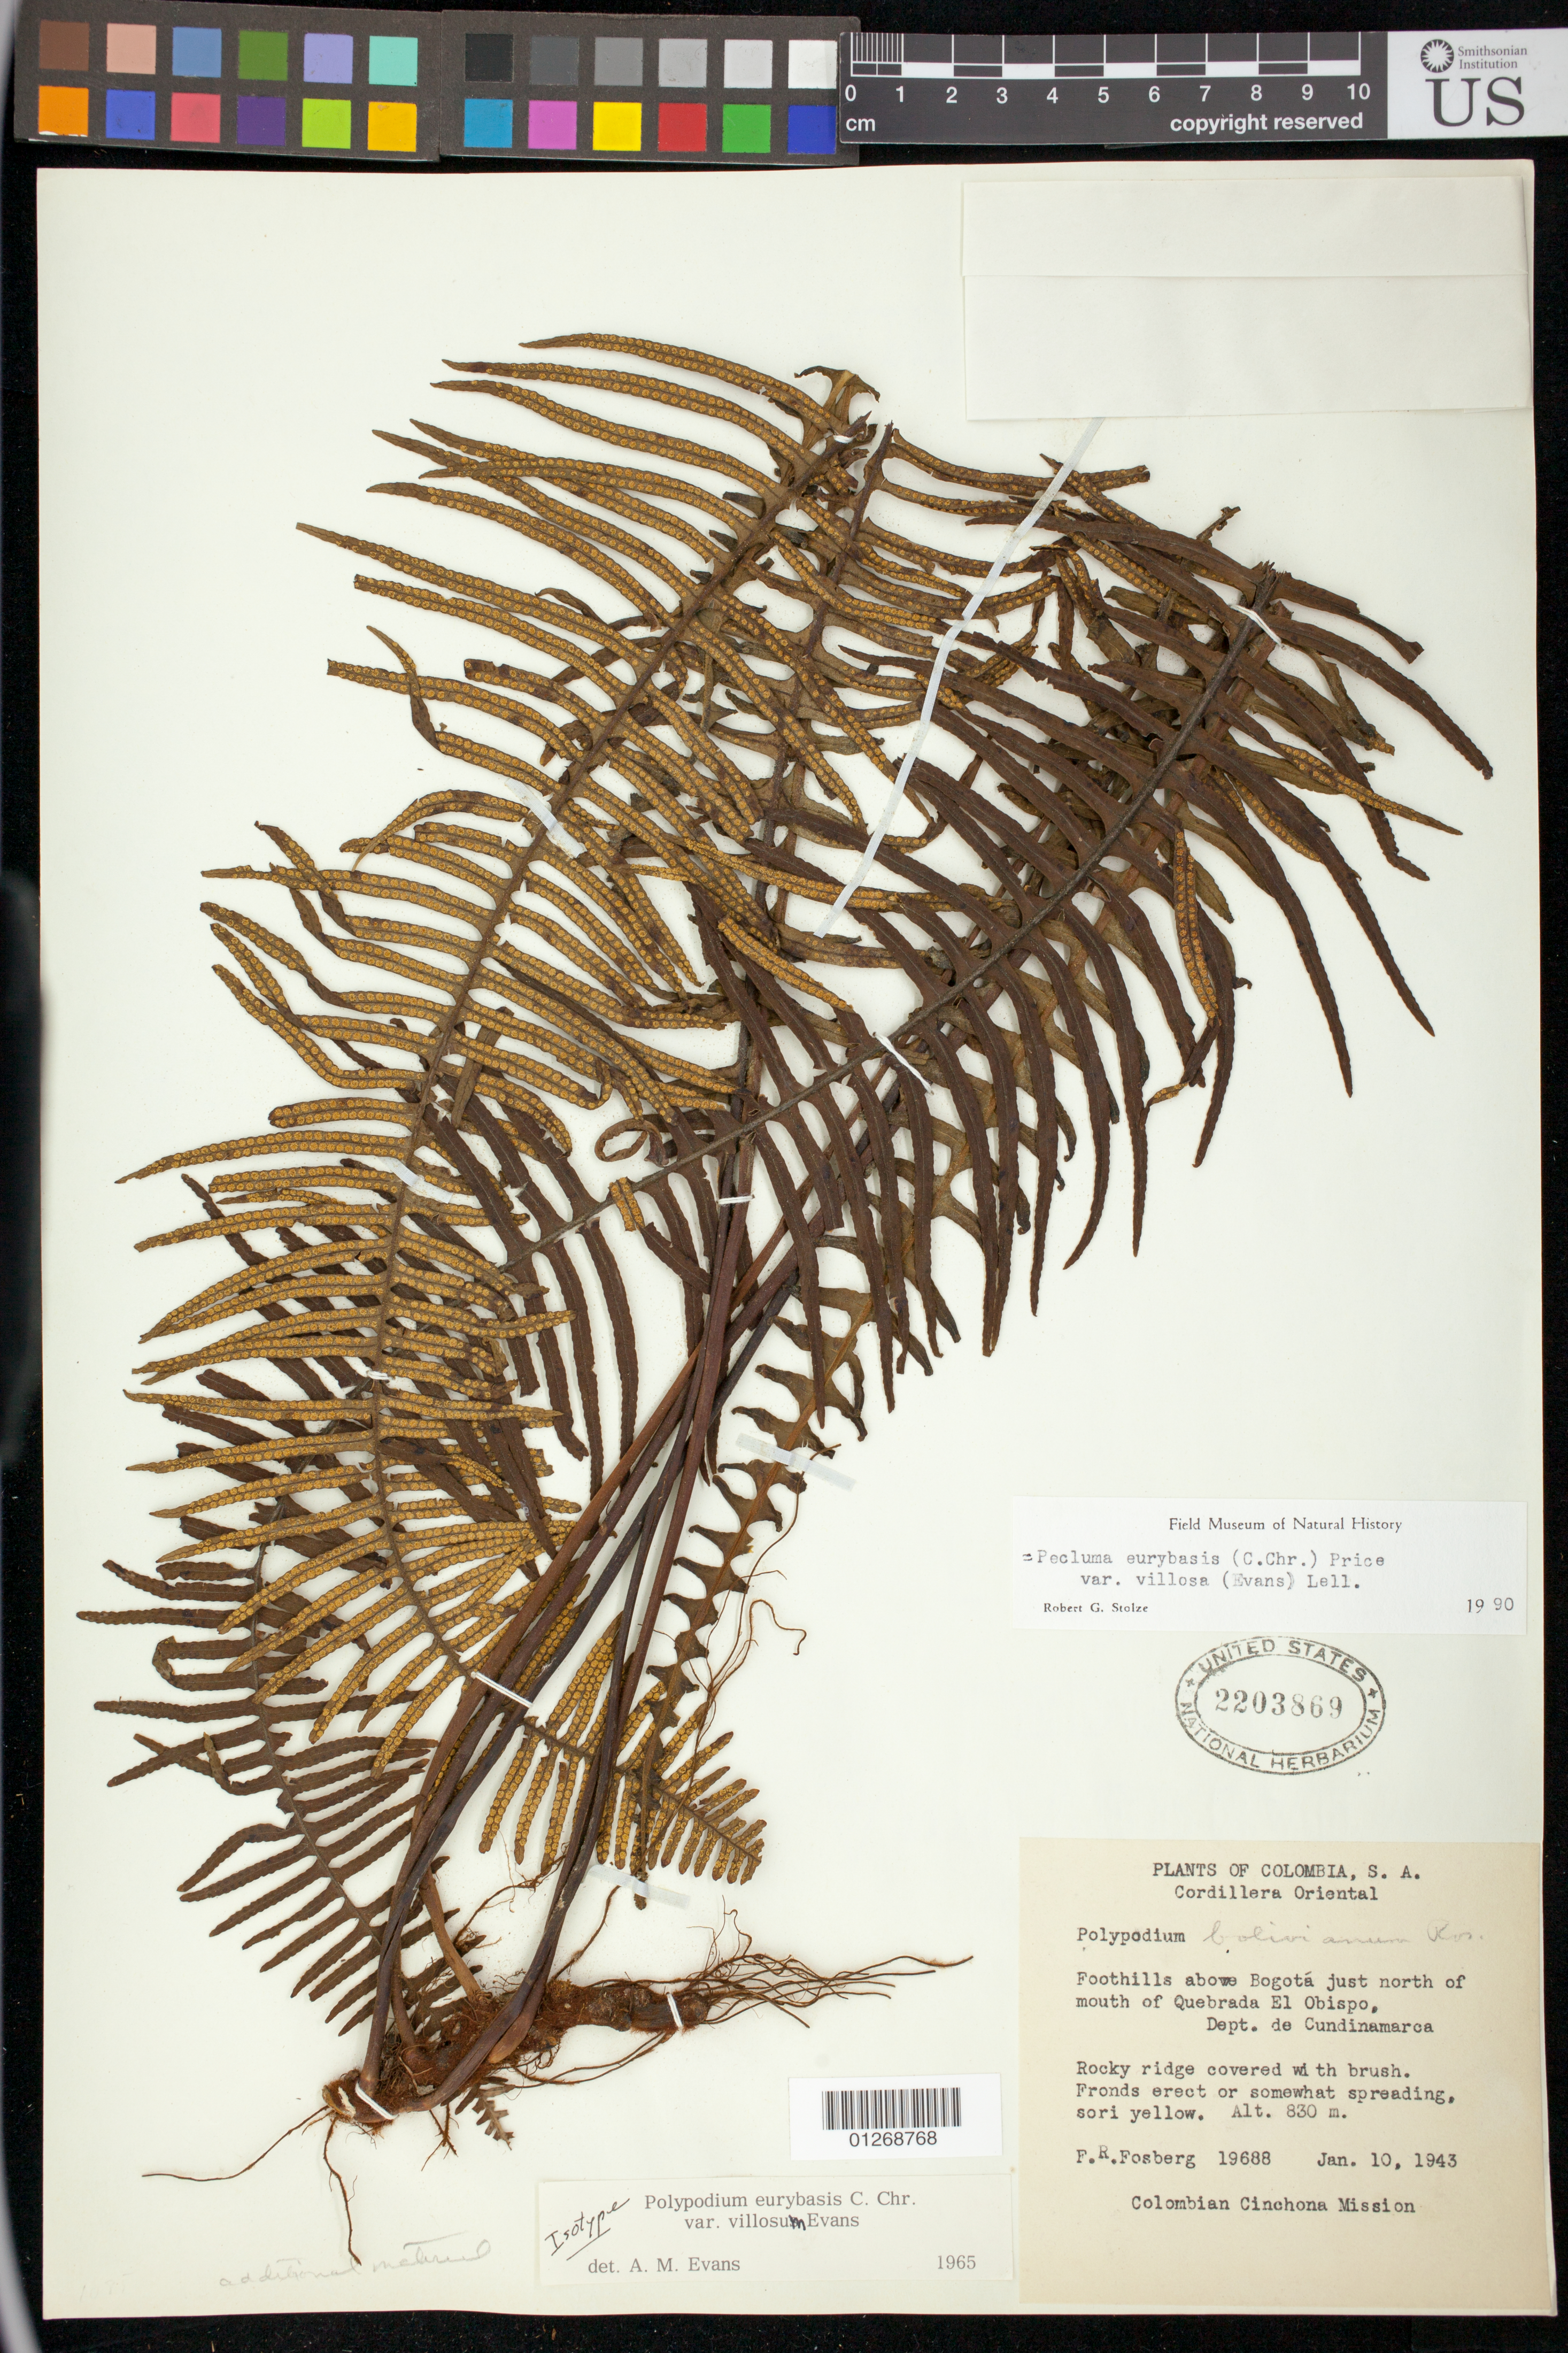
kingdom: Plantae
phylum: Tracheophyta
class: Polypodiopsida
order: Polypodiales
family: Polypodiaceae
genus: Polypodium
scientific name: Polypodium eurybasis var. villosum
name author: A.M. Evans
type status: Isotype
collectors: F. R. Fosberg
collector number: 19688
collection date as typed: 10 Jan 1943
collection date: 1943-01-10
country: Colombia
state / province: Cundinamarca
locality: Cordillera Oriental. Foothills above Bogotá just north of mouth of Quebrada El Obispo, Dept. de Cundinamarca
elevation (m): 830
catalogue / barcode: US 2203869